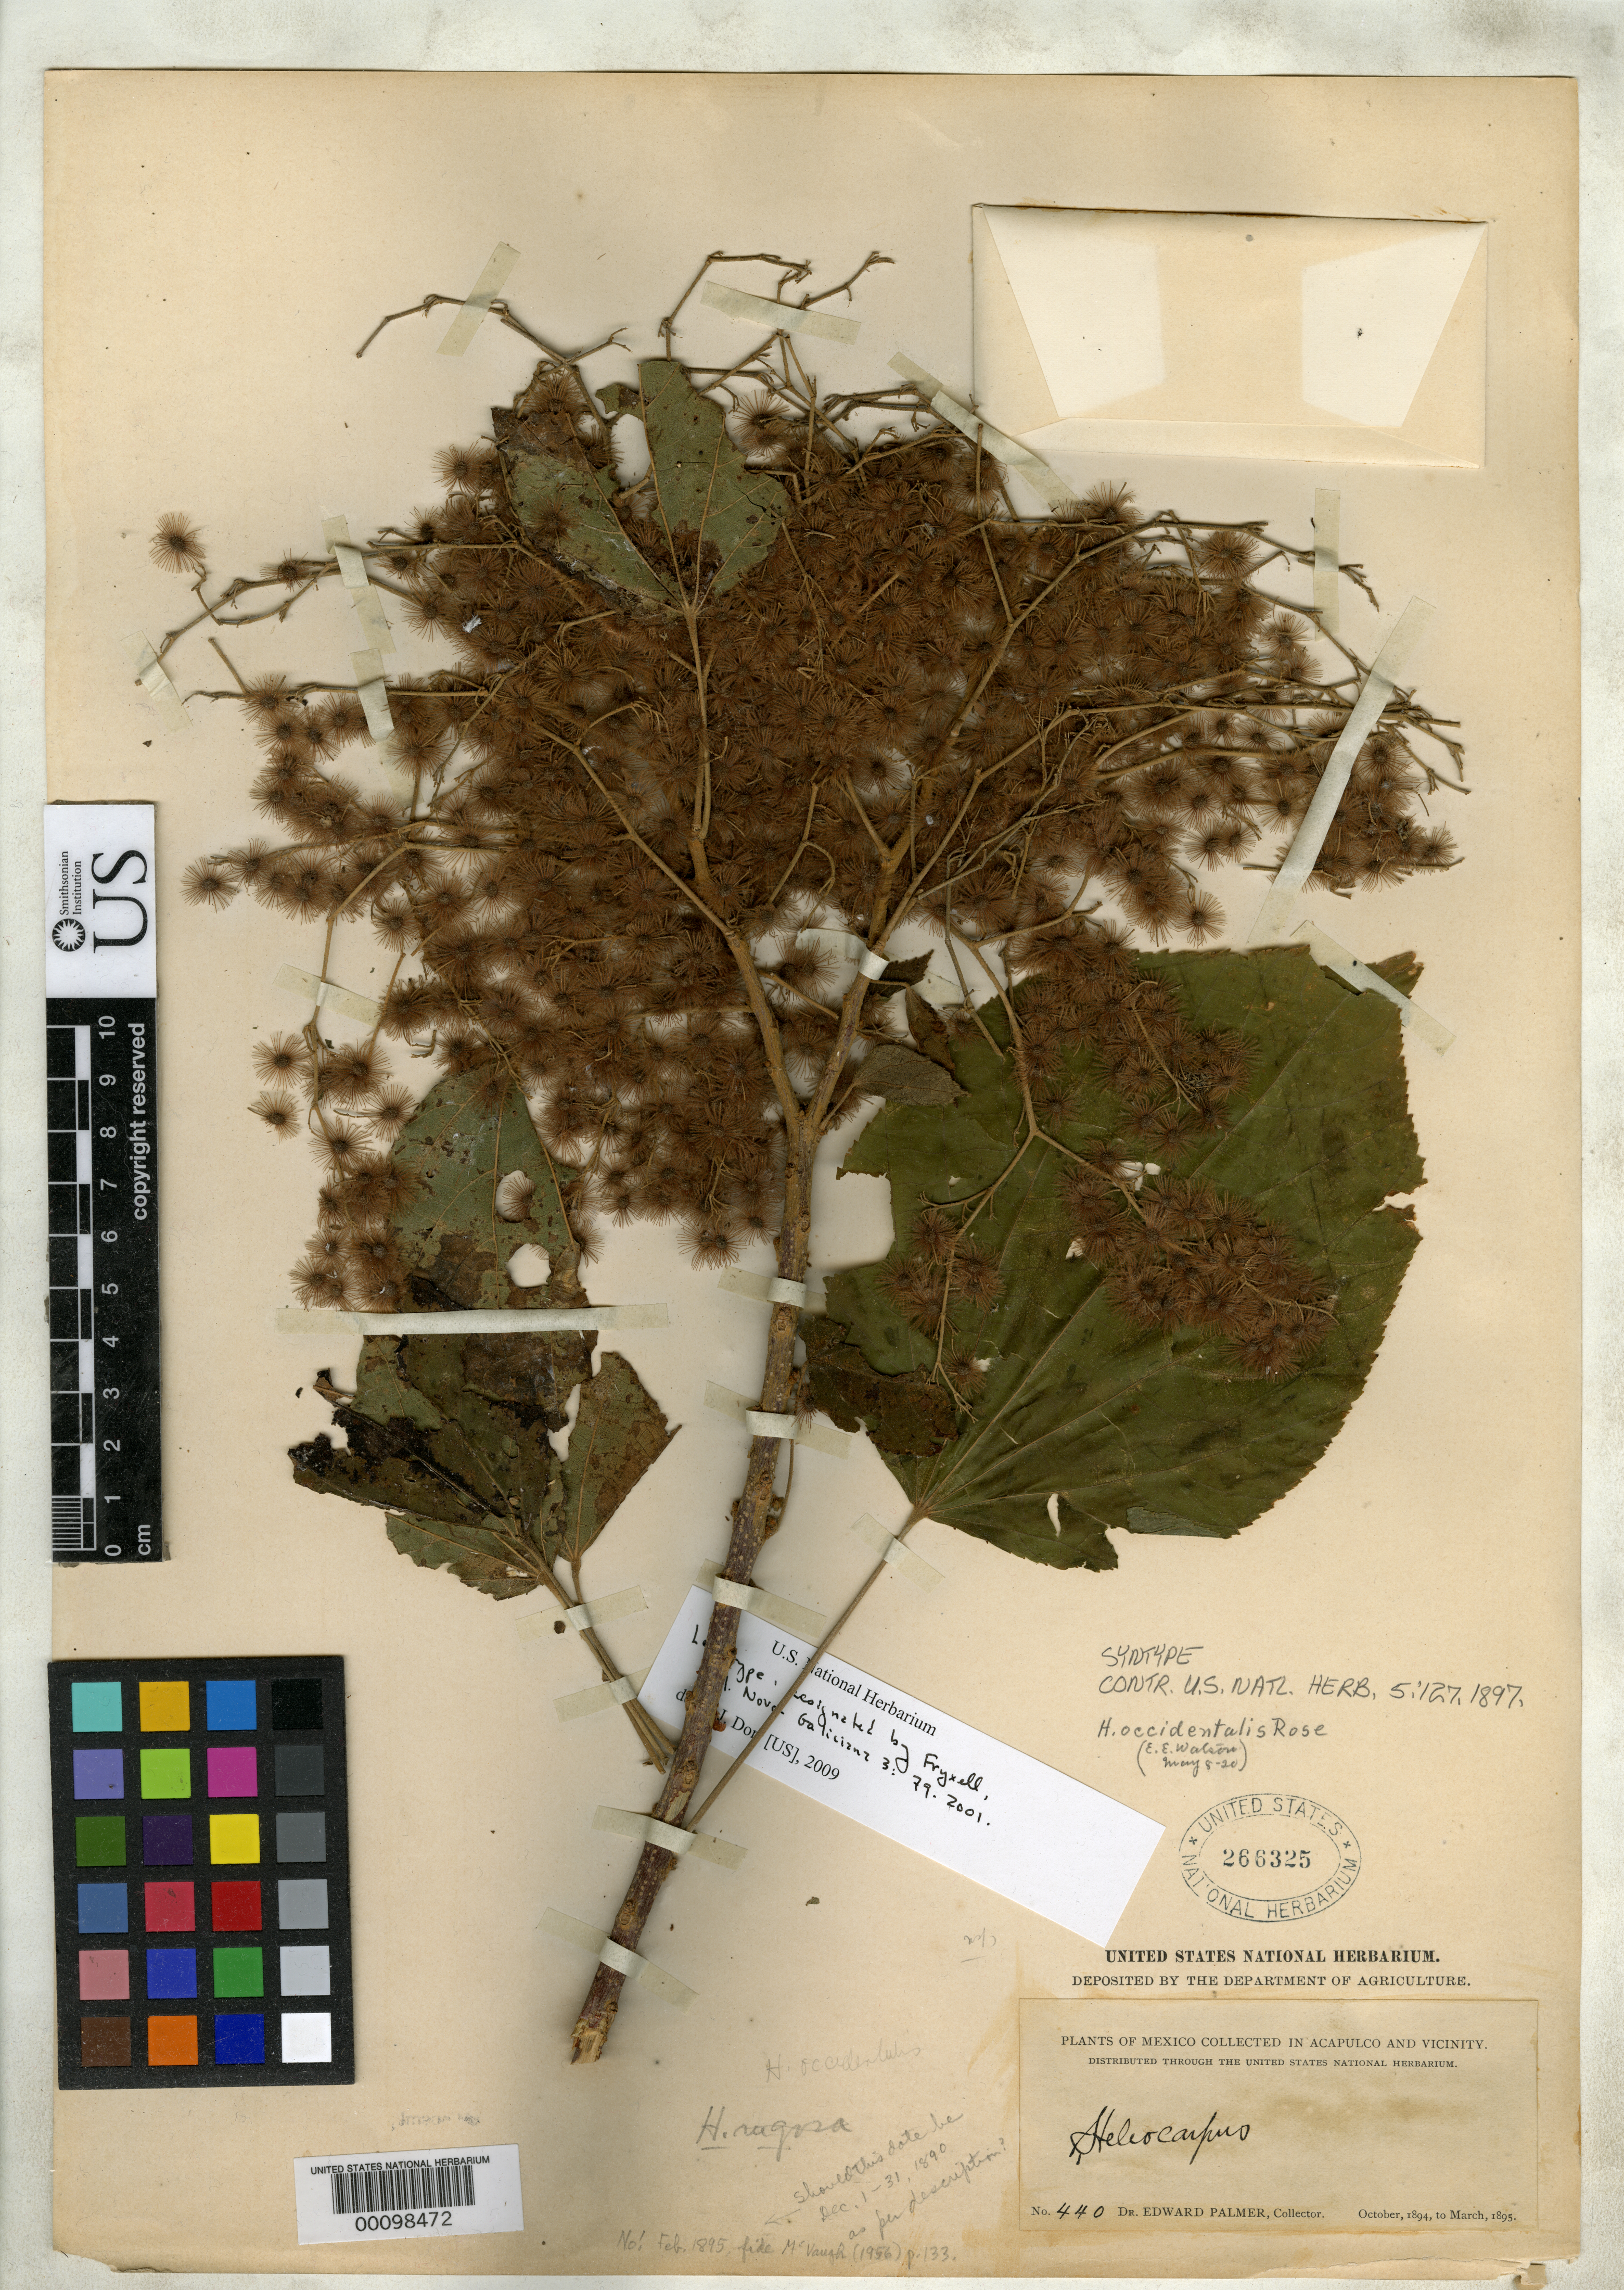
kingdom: Plantae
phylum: Tracheophyta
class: Magnoliopsida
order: Malvales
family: Malvaceae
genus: Heliocarpus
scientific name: Heliocarpus occidentalis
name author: Rose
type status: Syntype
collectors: E. Palmer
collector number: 440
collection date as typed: Oct 1894 to -- Mar 1895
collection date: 1894-10/1895-03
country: Mexico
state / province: Guerrero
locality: Acapulco and vicinity.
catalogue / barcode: US 266325